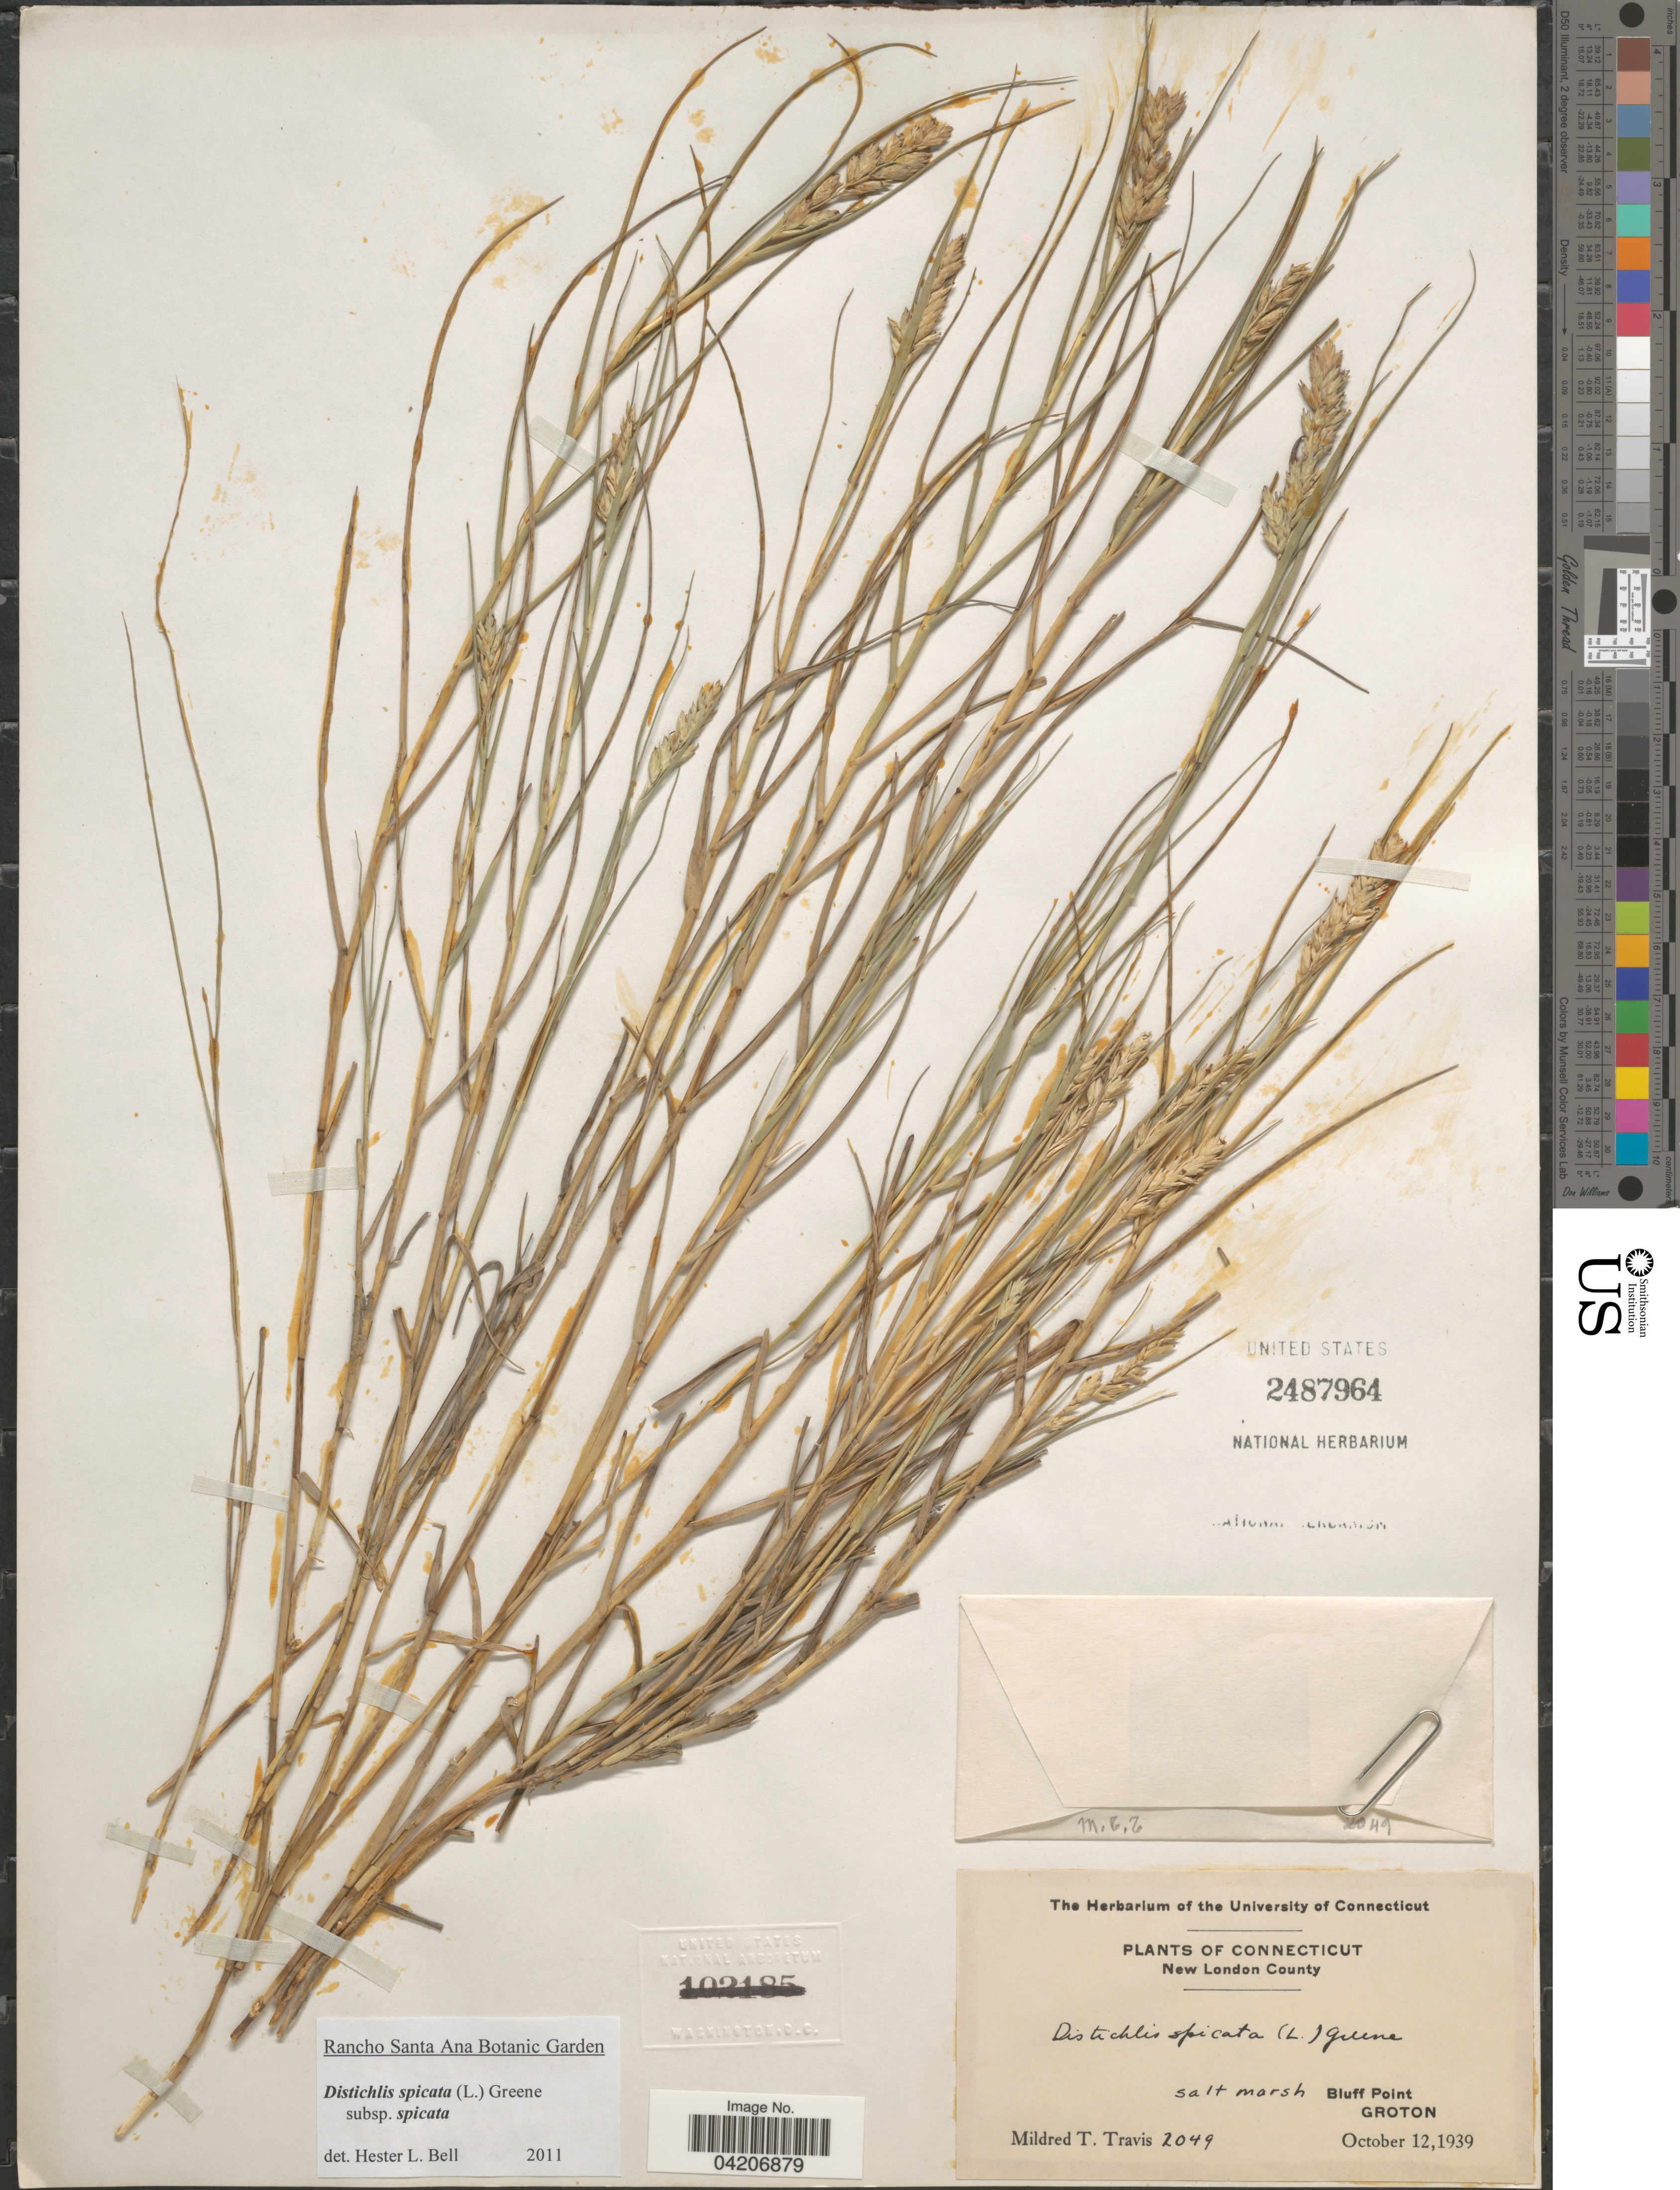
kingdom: Plantae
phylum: Tracheophyta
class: Liliopsida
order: Poales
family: Poaceae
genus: Distichlis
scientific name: Distichlis spicata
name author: (L.) Greene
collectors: M. Travis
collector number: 2049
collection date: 1939-10-12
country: United States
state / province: Connecticut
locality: New London County. Bluff Point. Groton.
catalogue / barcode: US 2487964